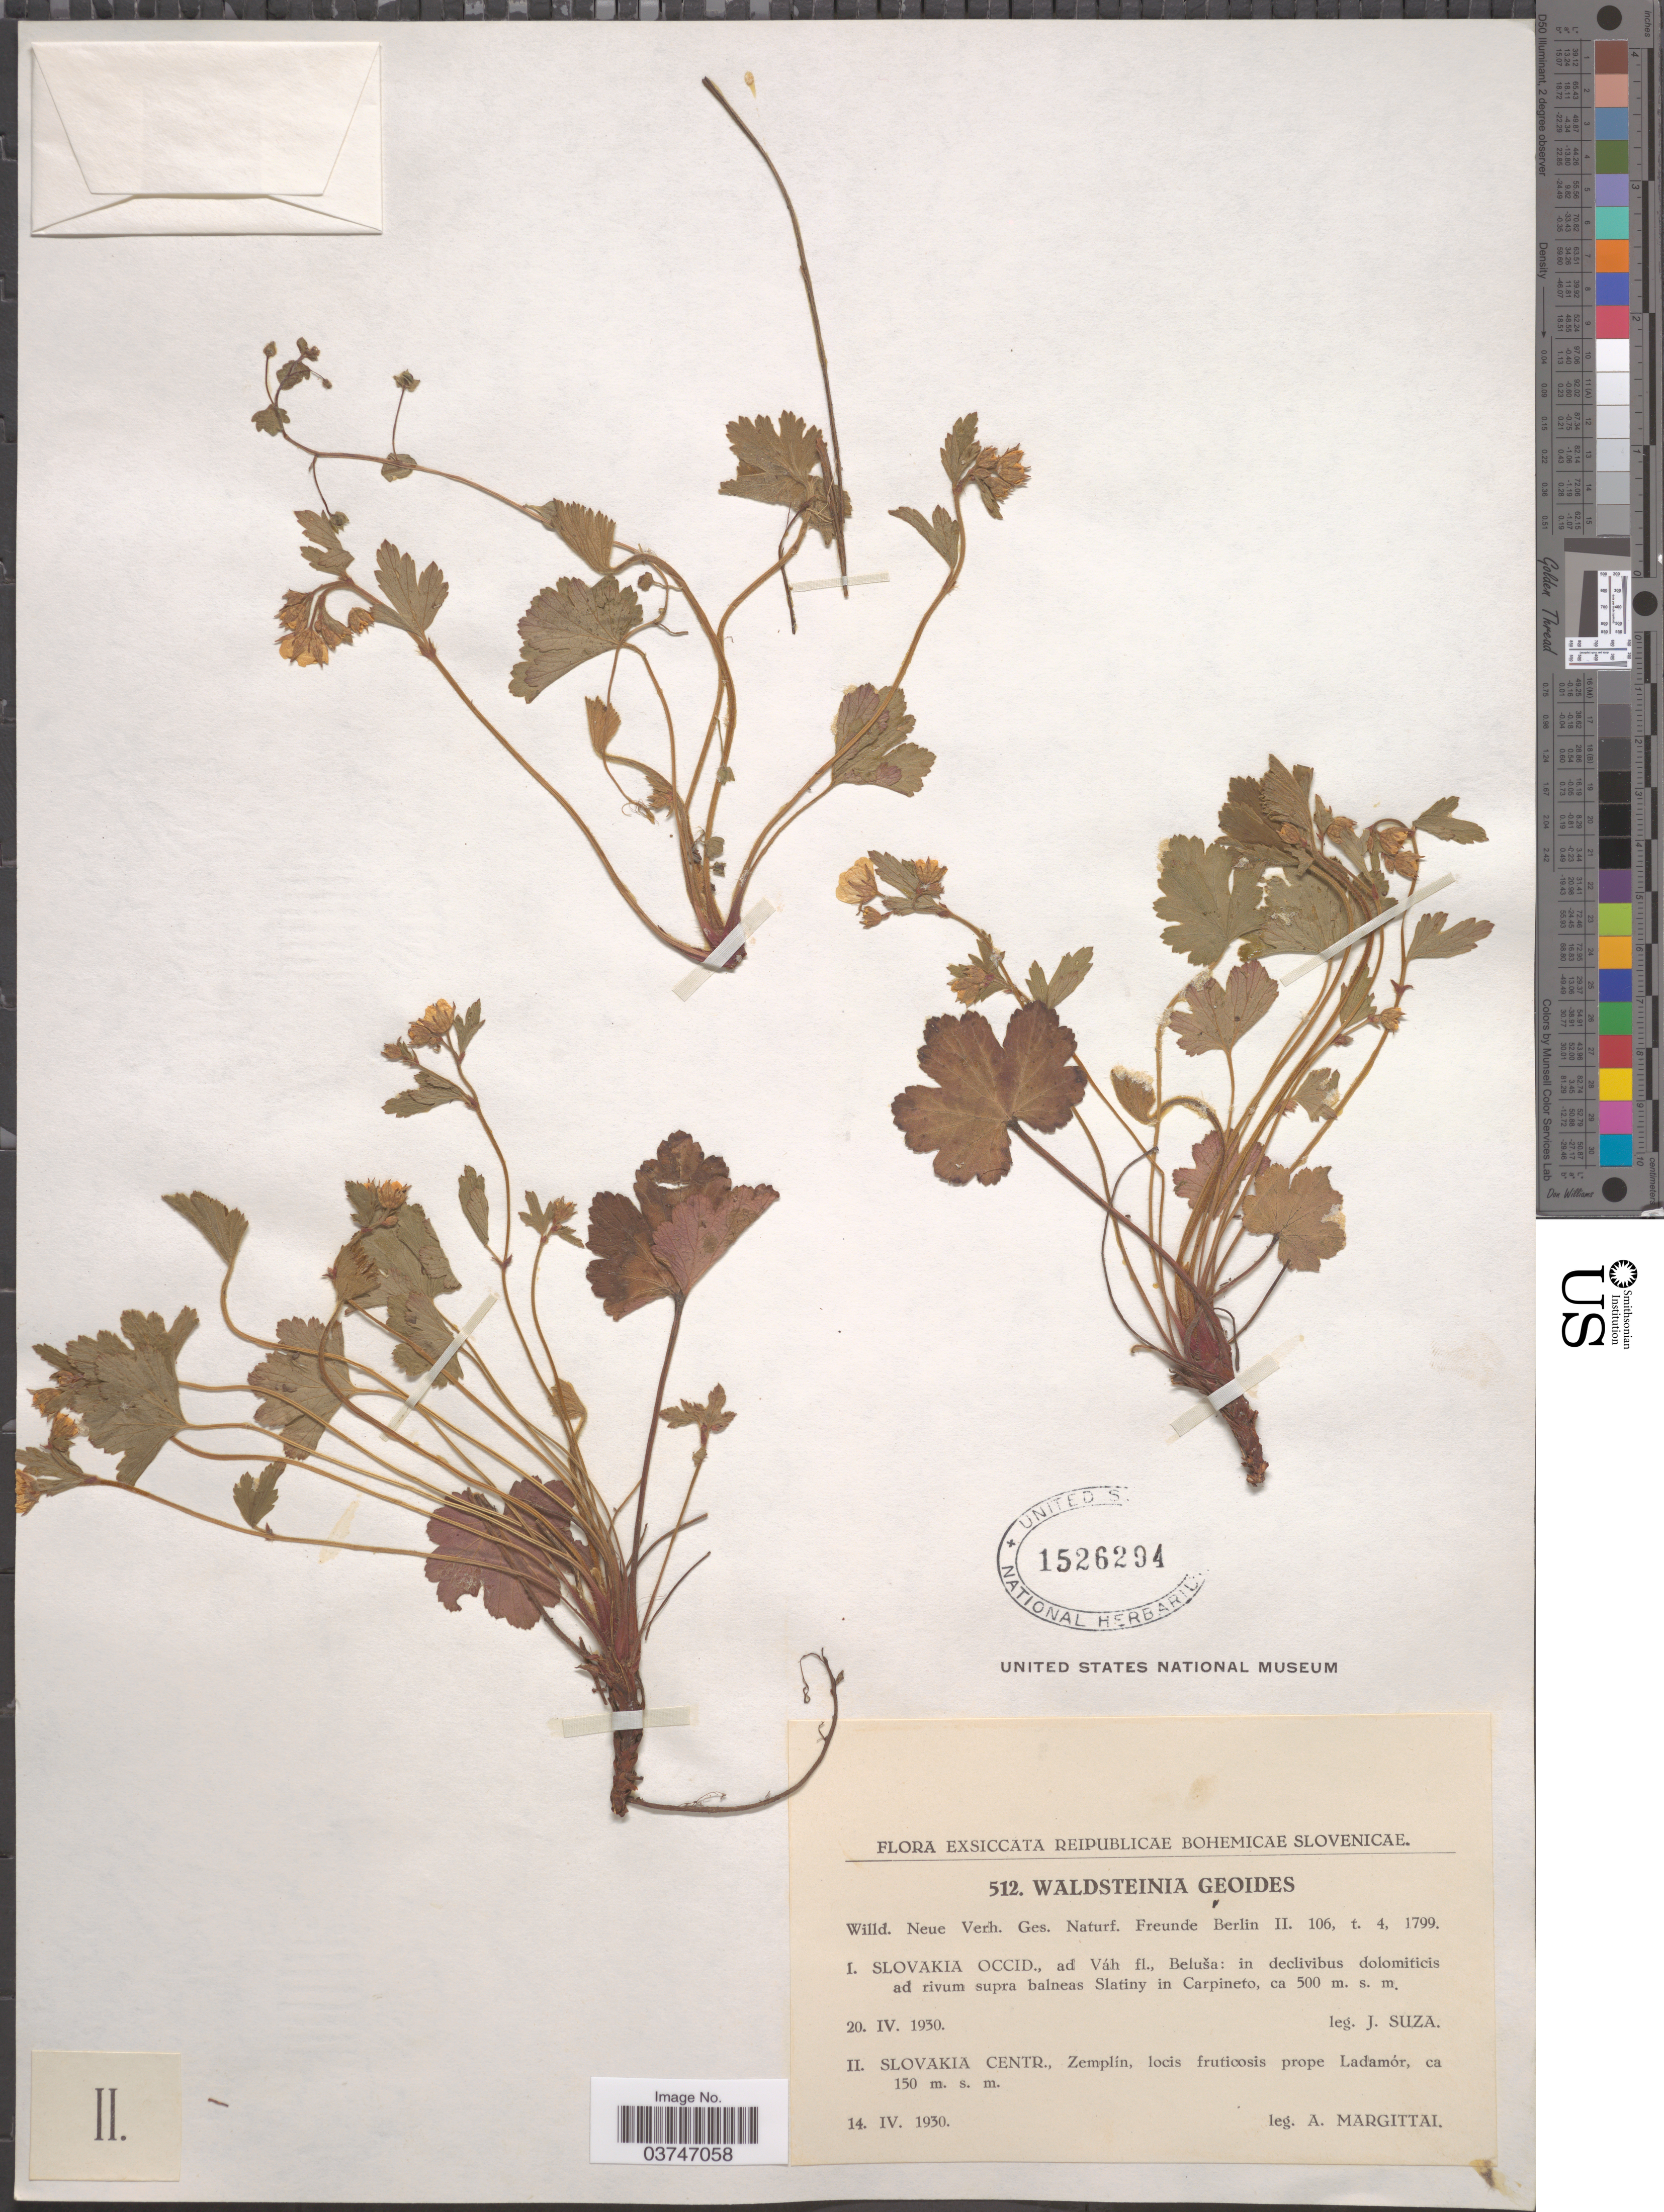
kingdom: Plantae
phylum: Tracheophyta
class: Magnoliopsida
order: Rosales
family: Rosaceae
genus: Waldsteinia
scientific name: Waldsteinia geoides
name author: Willd.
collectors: A. Margittai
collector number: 512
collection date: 1930-04-14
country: Slovakia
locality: Reipublicae Bohemicae Slovenicae. Slovakia Centr., Zemplín, locis fruticosis prope Ladamór.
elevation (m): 150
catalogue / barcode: US 1526294